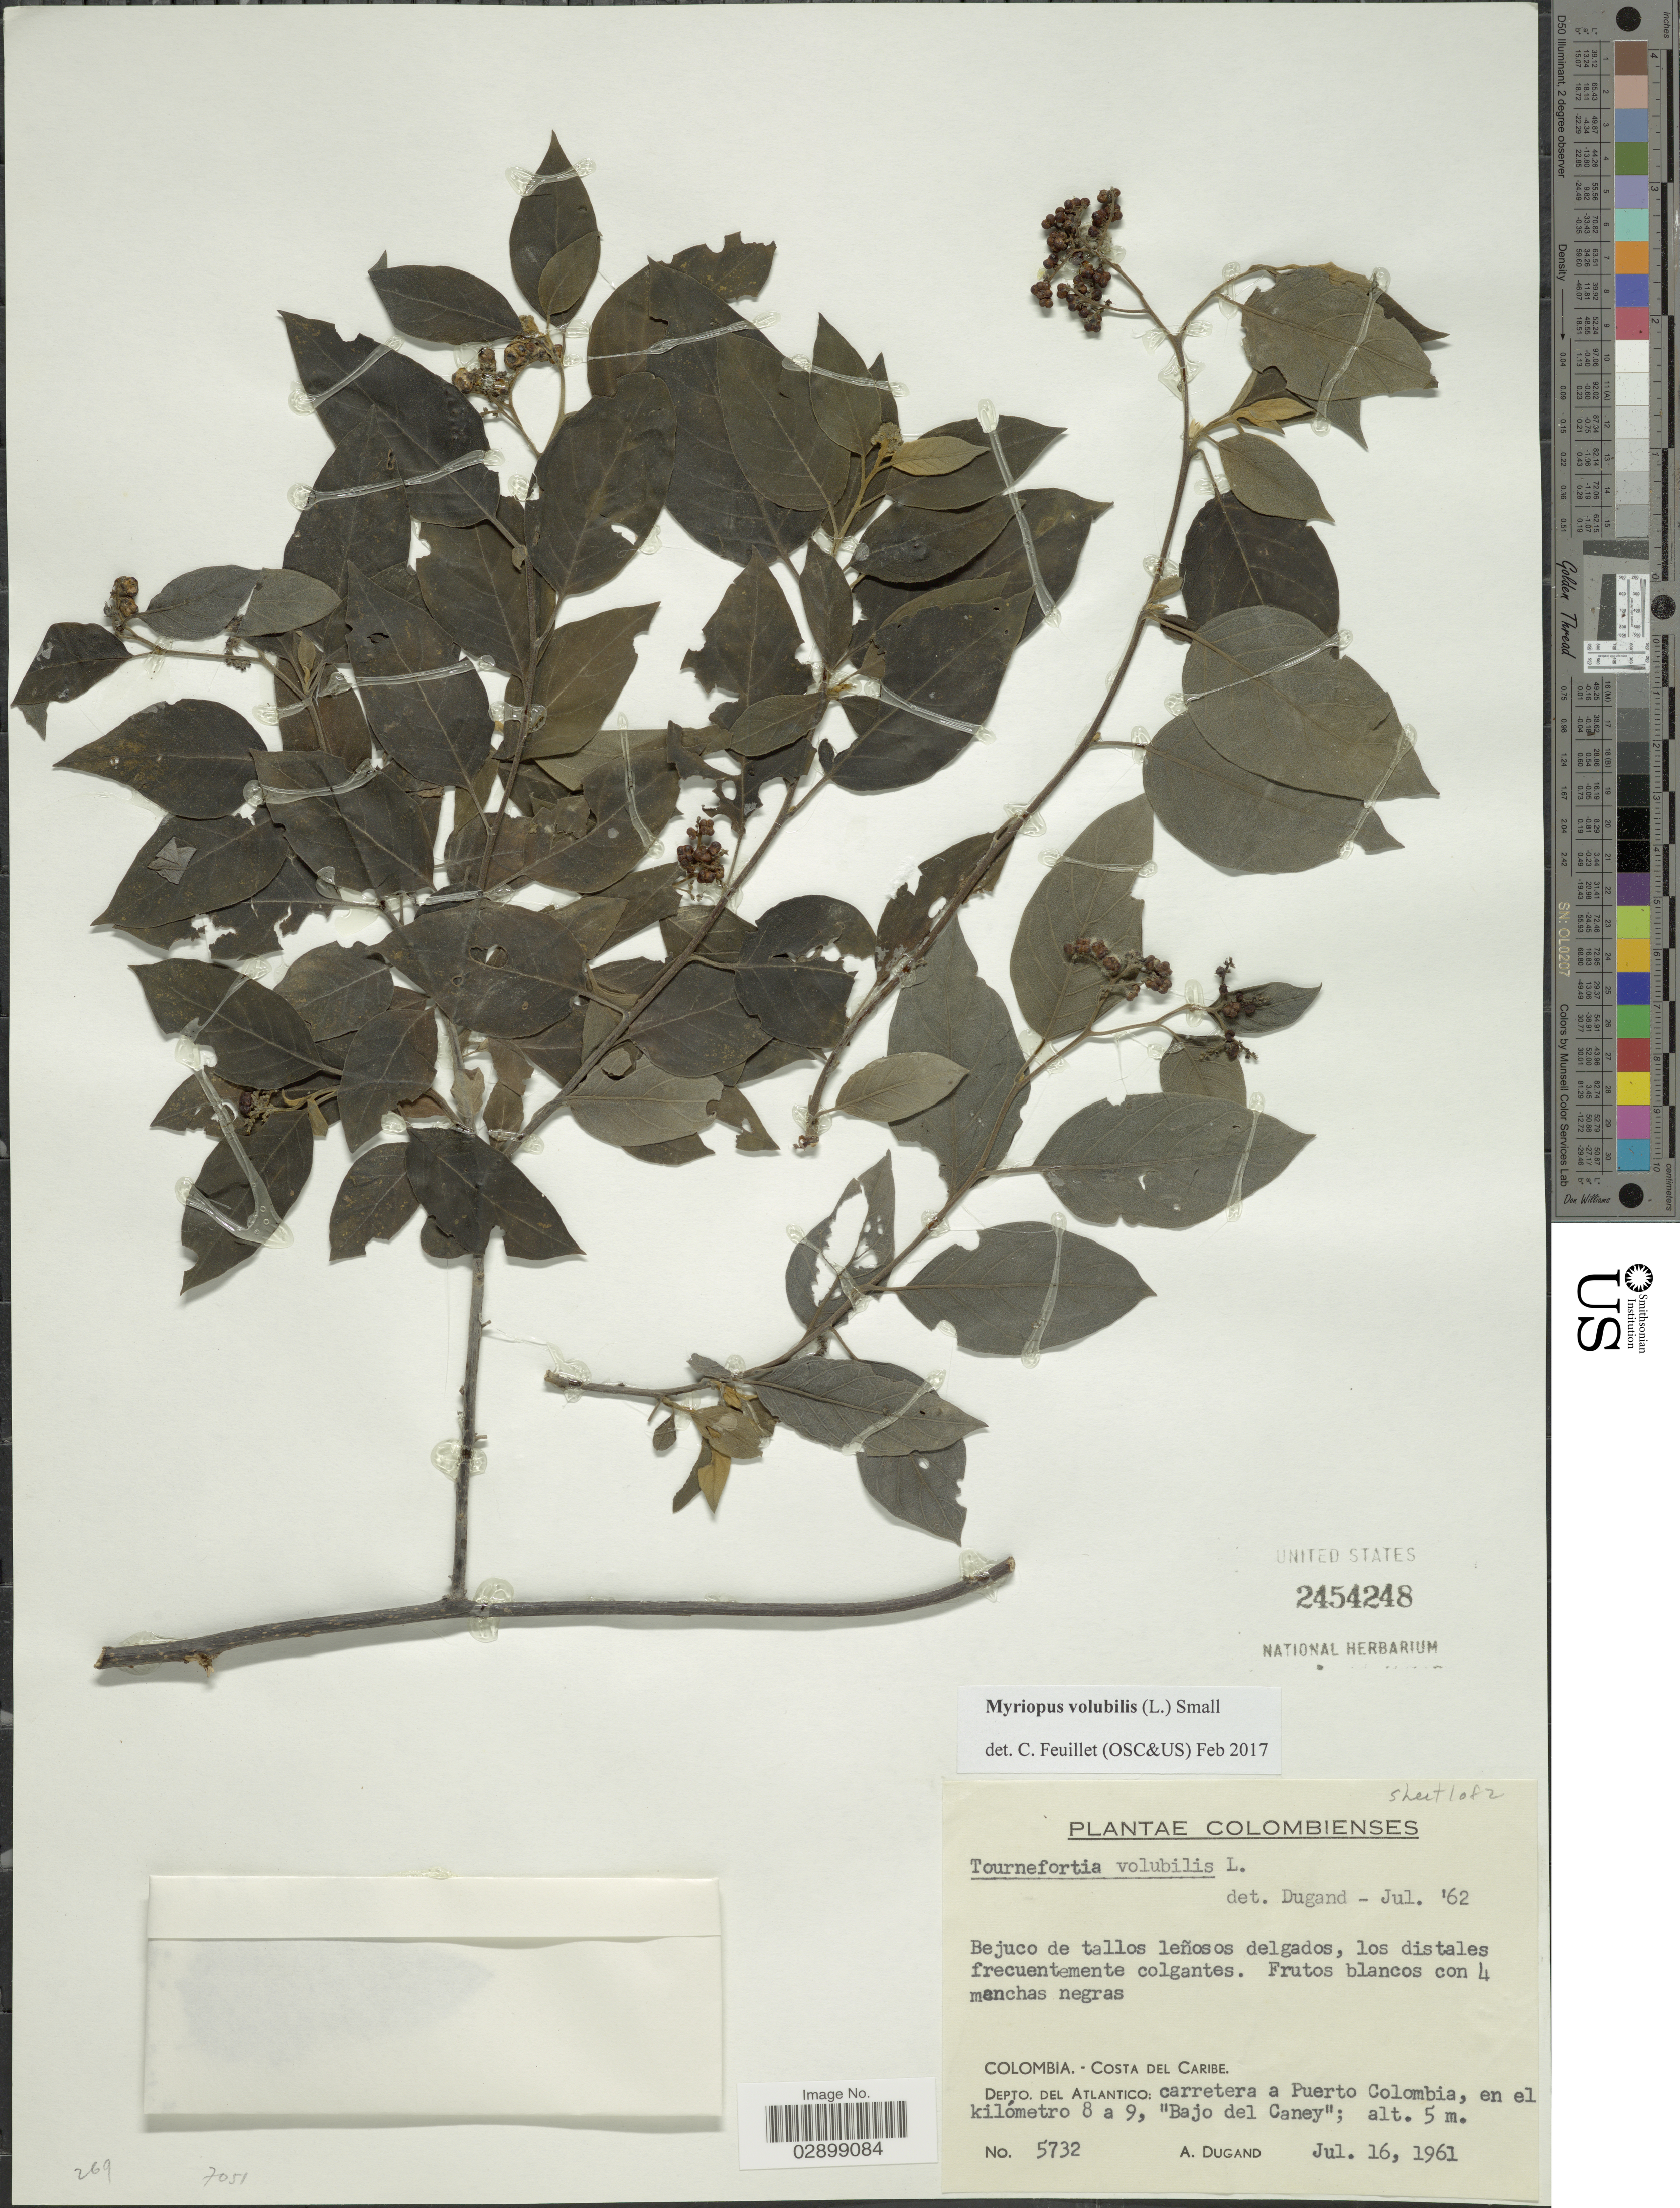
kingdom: Plantae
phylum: Tracheophyta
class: Magnoliopsida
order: Boraginales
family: Heliotropiaceae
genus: Myriopus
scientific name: Myriopus volubilis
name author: (L.) Small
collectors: A. Dugand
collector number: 5732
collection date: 1961-07-16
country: Colombia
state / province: Atlántico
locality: Costa del Caribe. Depto. del Atlantico: carretera a Puerto Colombia, en el kilómetro 8 a 9, "Bajo del Caney".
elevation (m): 5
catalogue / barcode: US 2454248